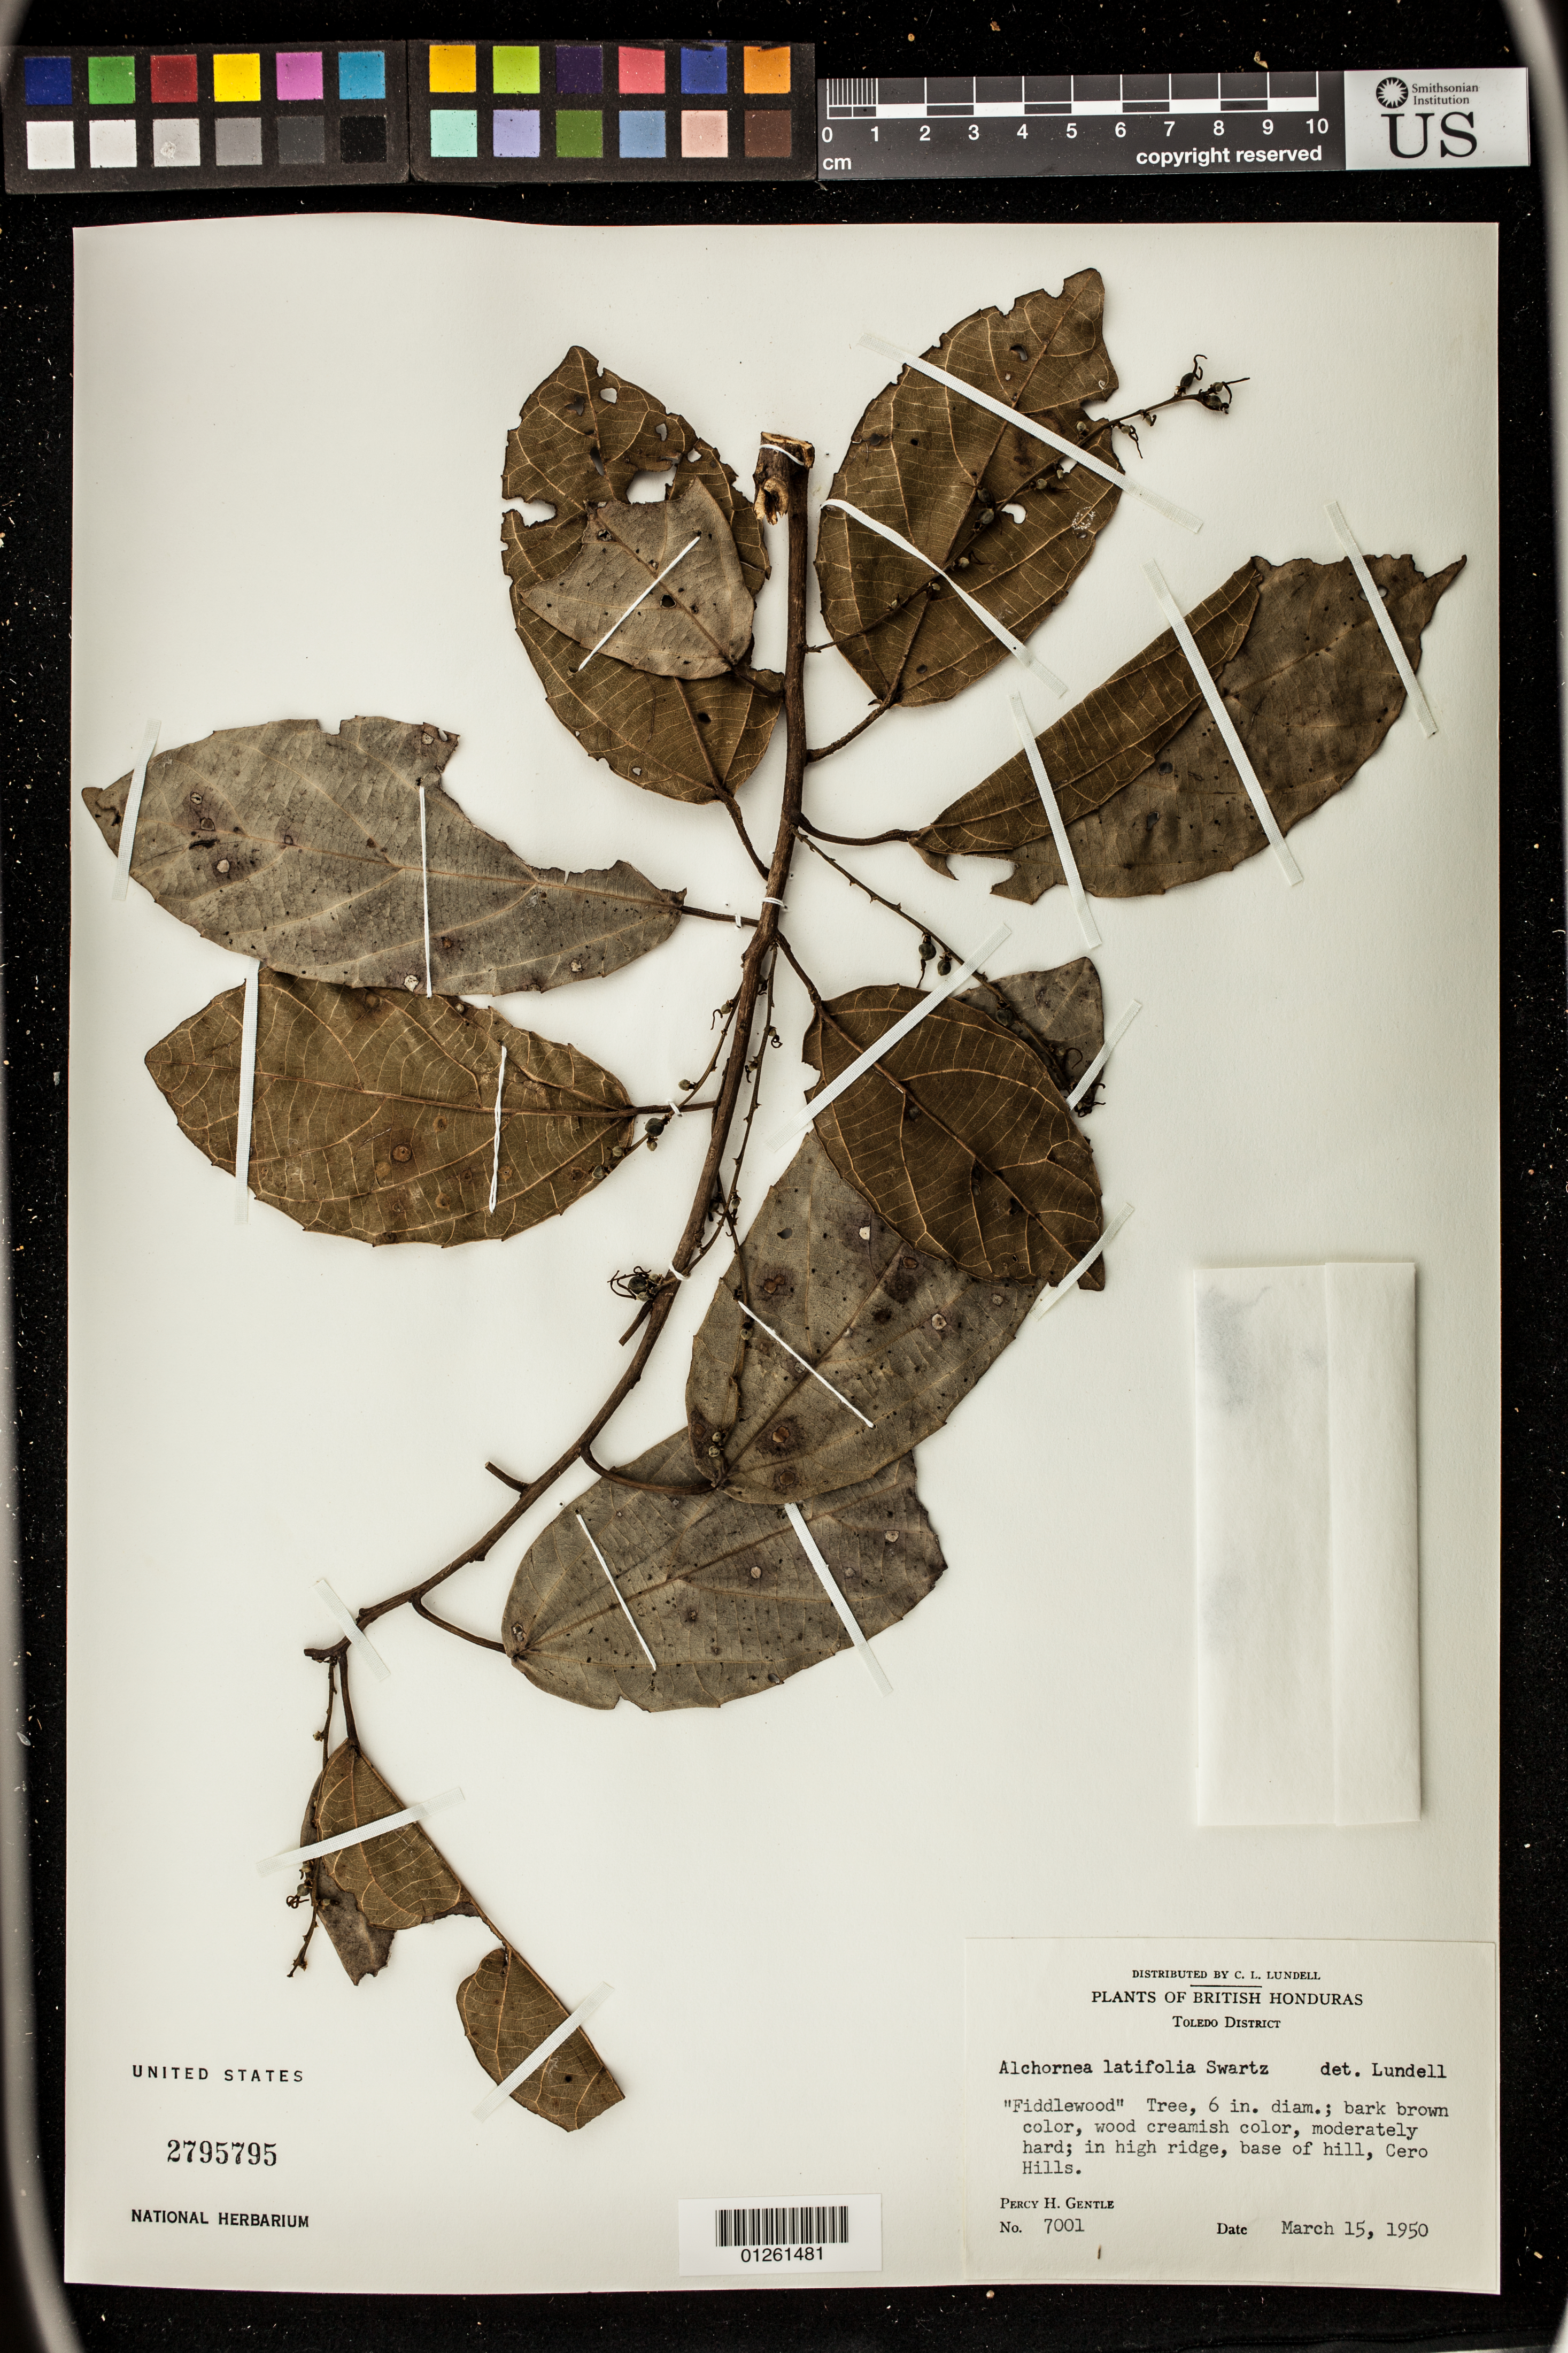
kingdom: Plantae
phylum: Tracheophyta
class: Magnoliopsida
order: Malpighiales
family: Euphorbiaceae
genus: Alchornea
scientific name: Alchornea latifolia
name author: Sw.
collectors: P. H. Gentle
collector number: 7001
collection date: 1950-03-15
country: Belize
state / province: Toledo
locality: British Honduras. Base of hill, Cero Hills.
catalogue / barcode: US 2795795